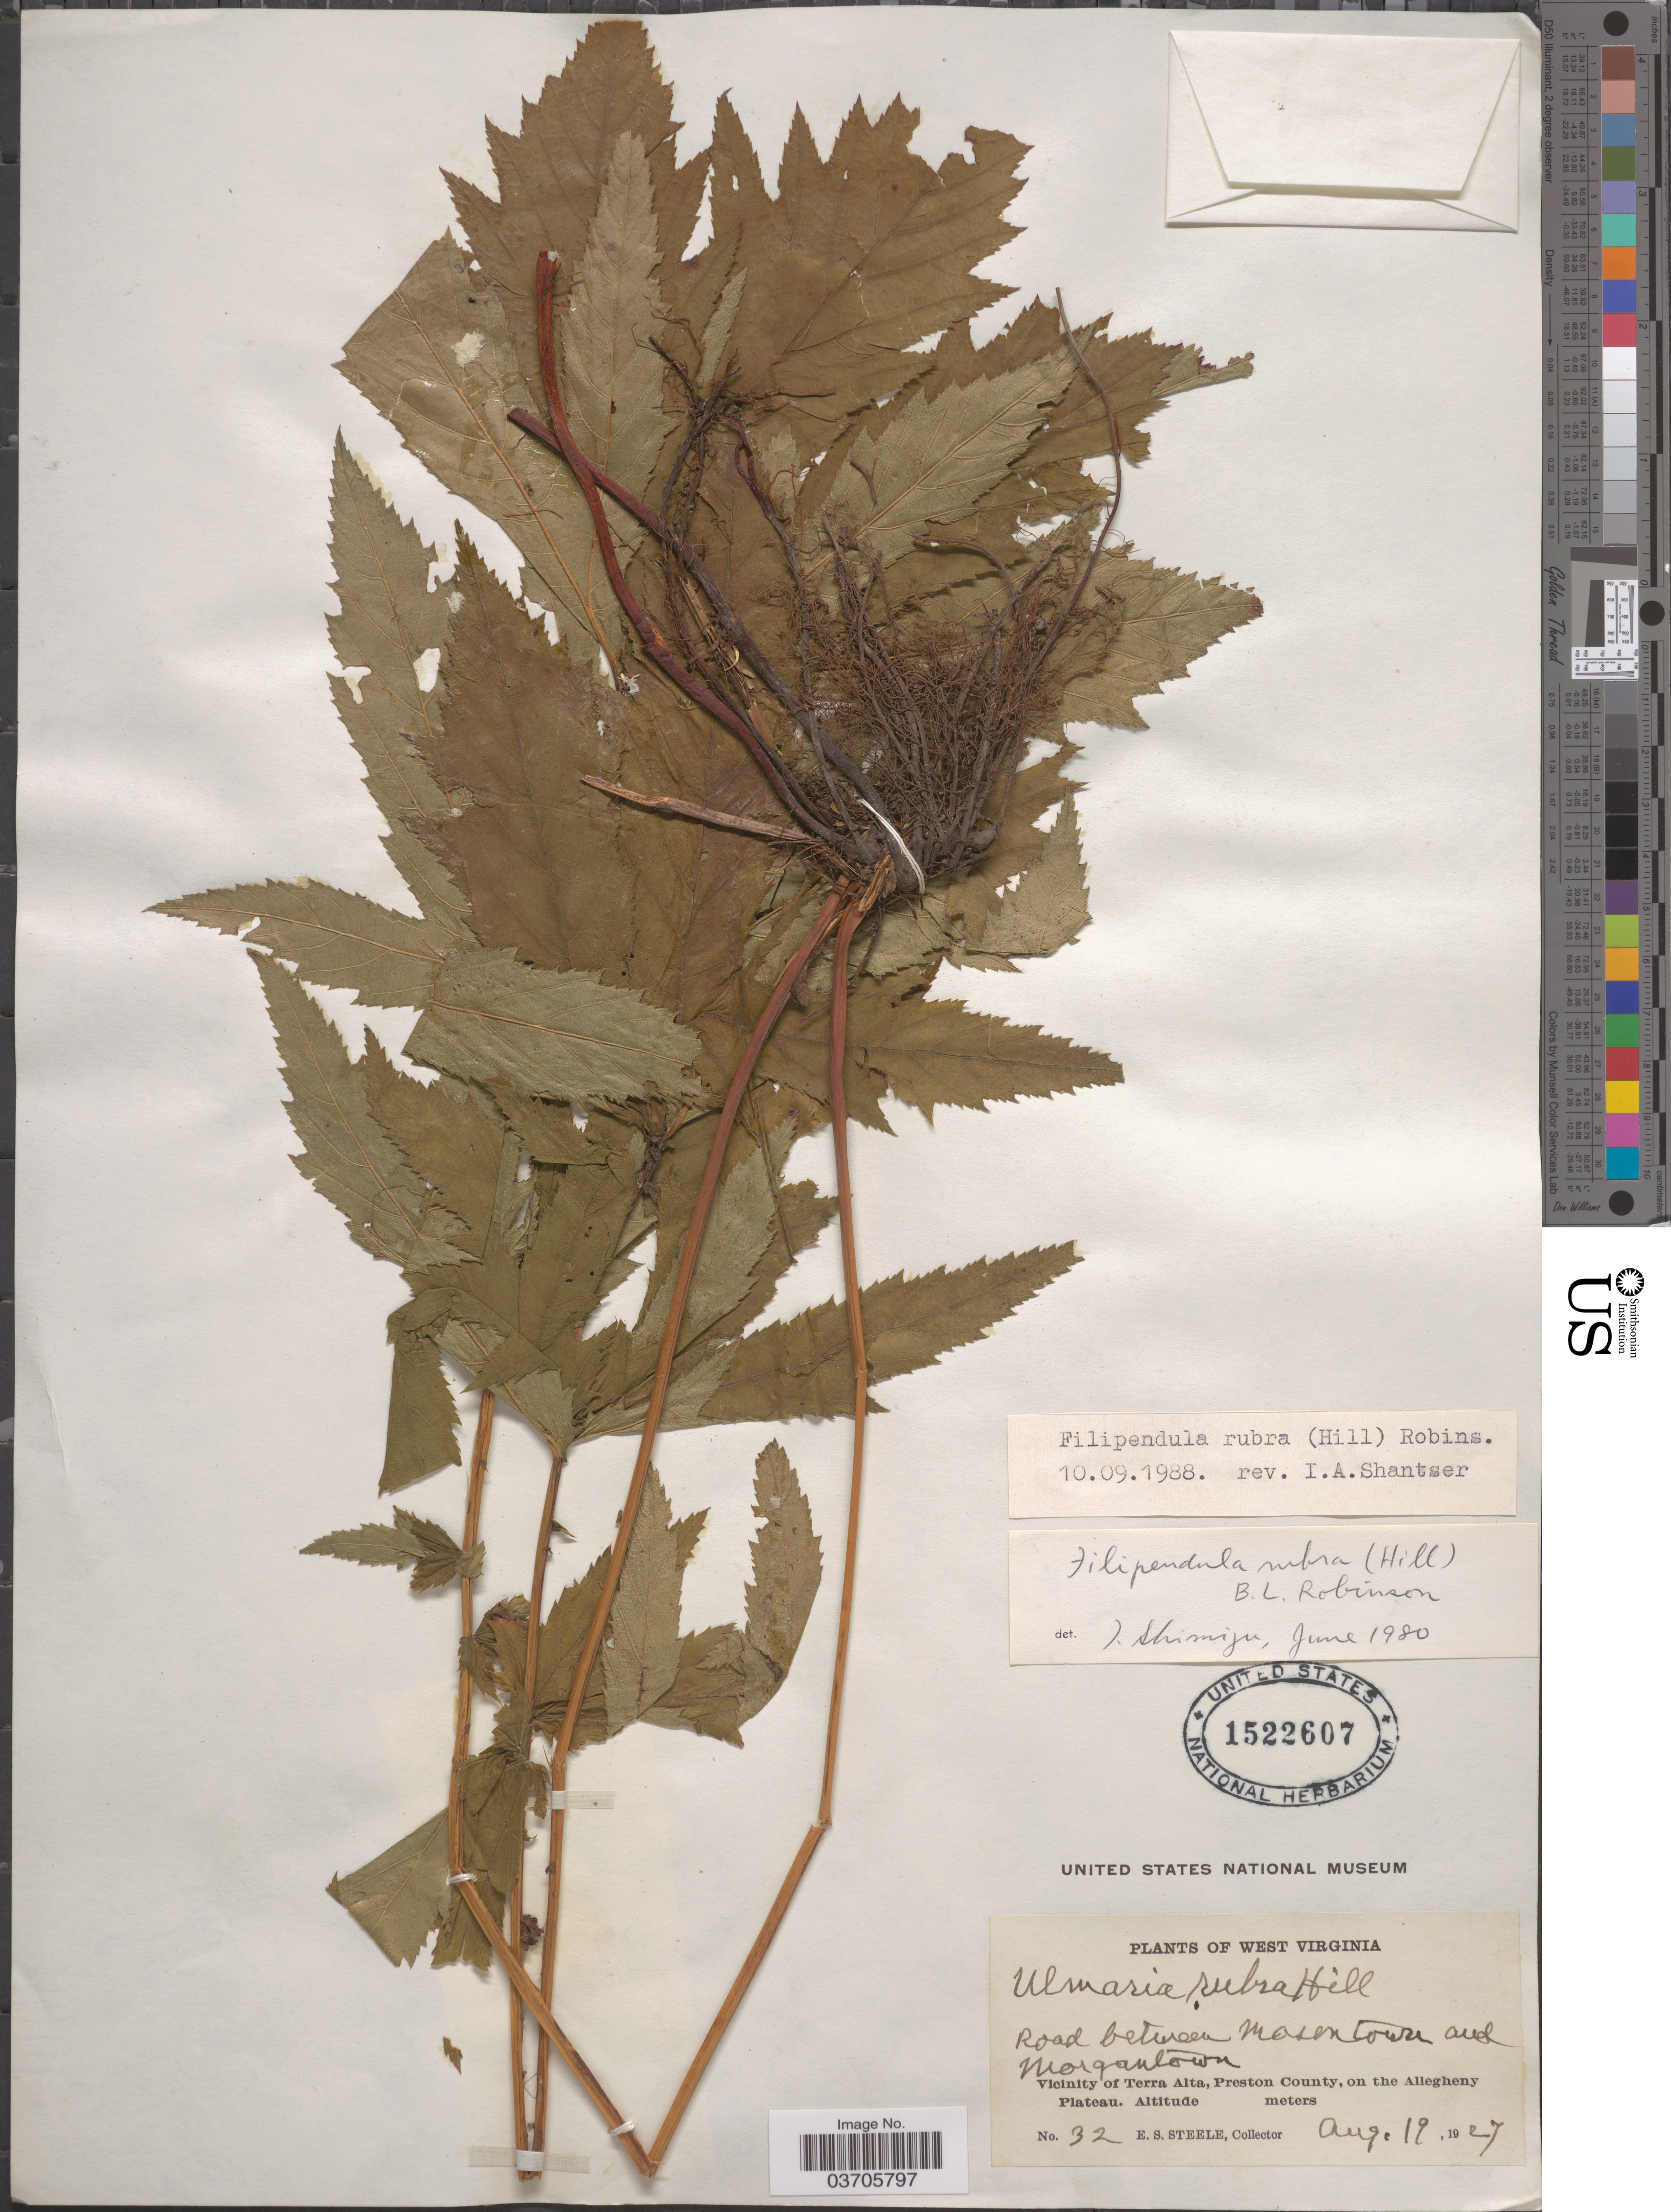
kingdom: Plantae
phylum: Tracheophyta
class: Magnoliopsida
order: Rosales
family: Rosaceae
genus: Filipendula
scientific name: Filipendula rubra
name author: (Hill) B.L. Rob.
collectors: E. Steele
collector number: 32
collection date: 1927-08-19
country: United States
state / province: West Virginia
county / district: Preston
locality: Road between Masontown and Morgantown. Vicinity of Terra Alta, Preston County, on the Allegheny Plateau.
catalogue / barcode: US 1522607